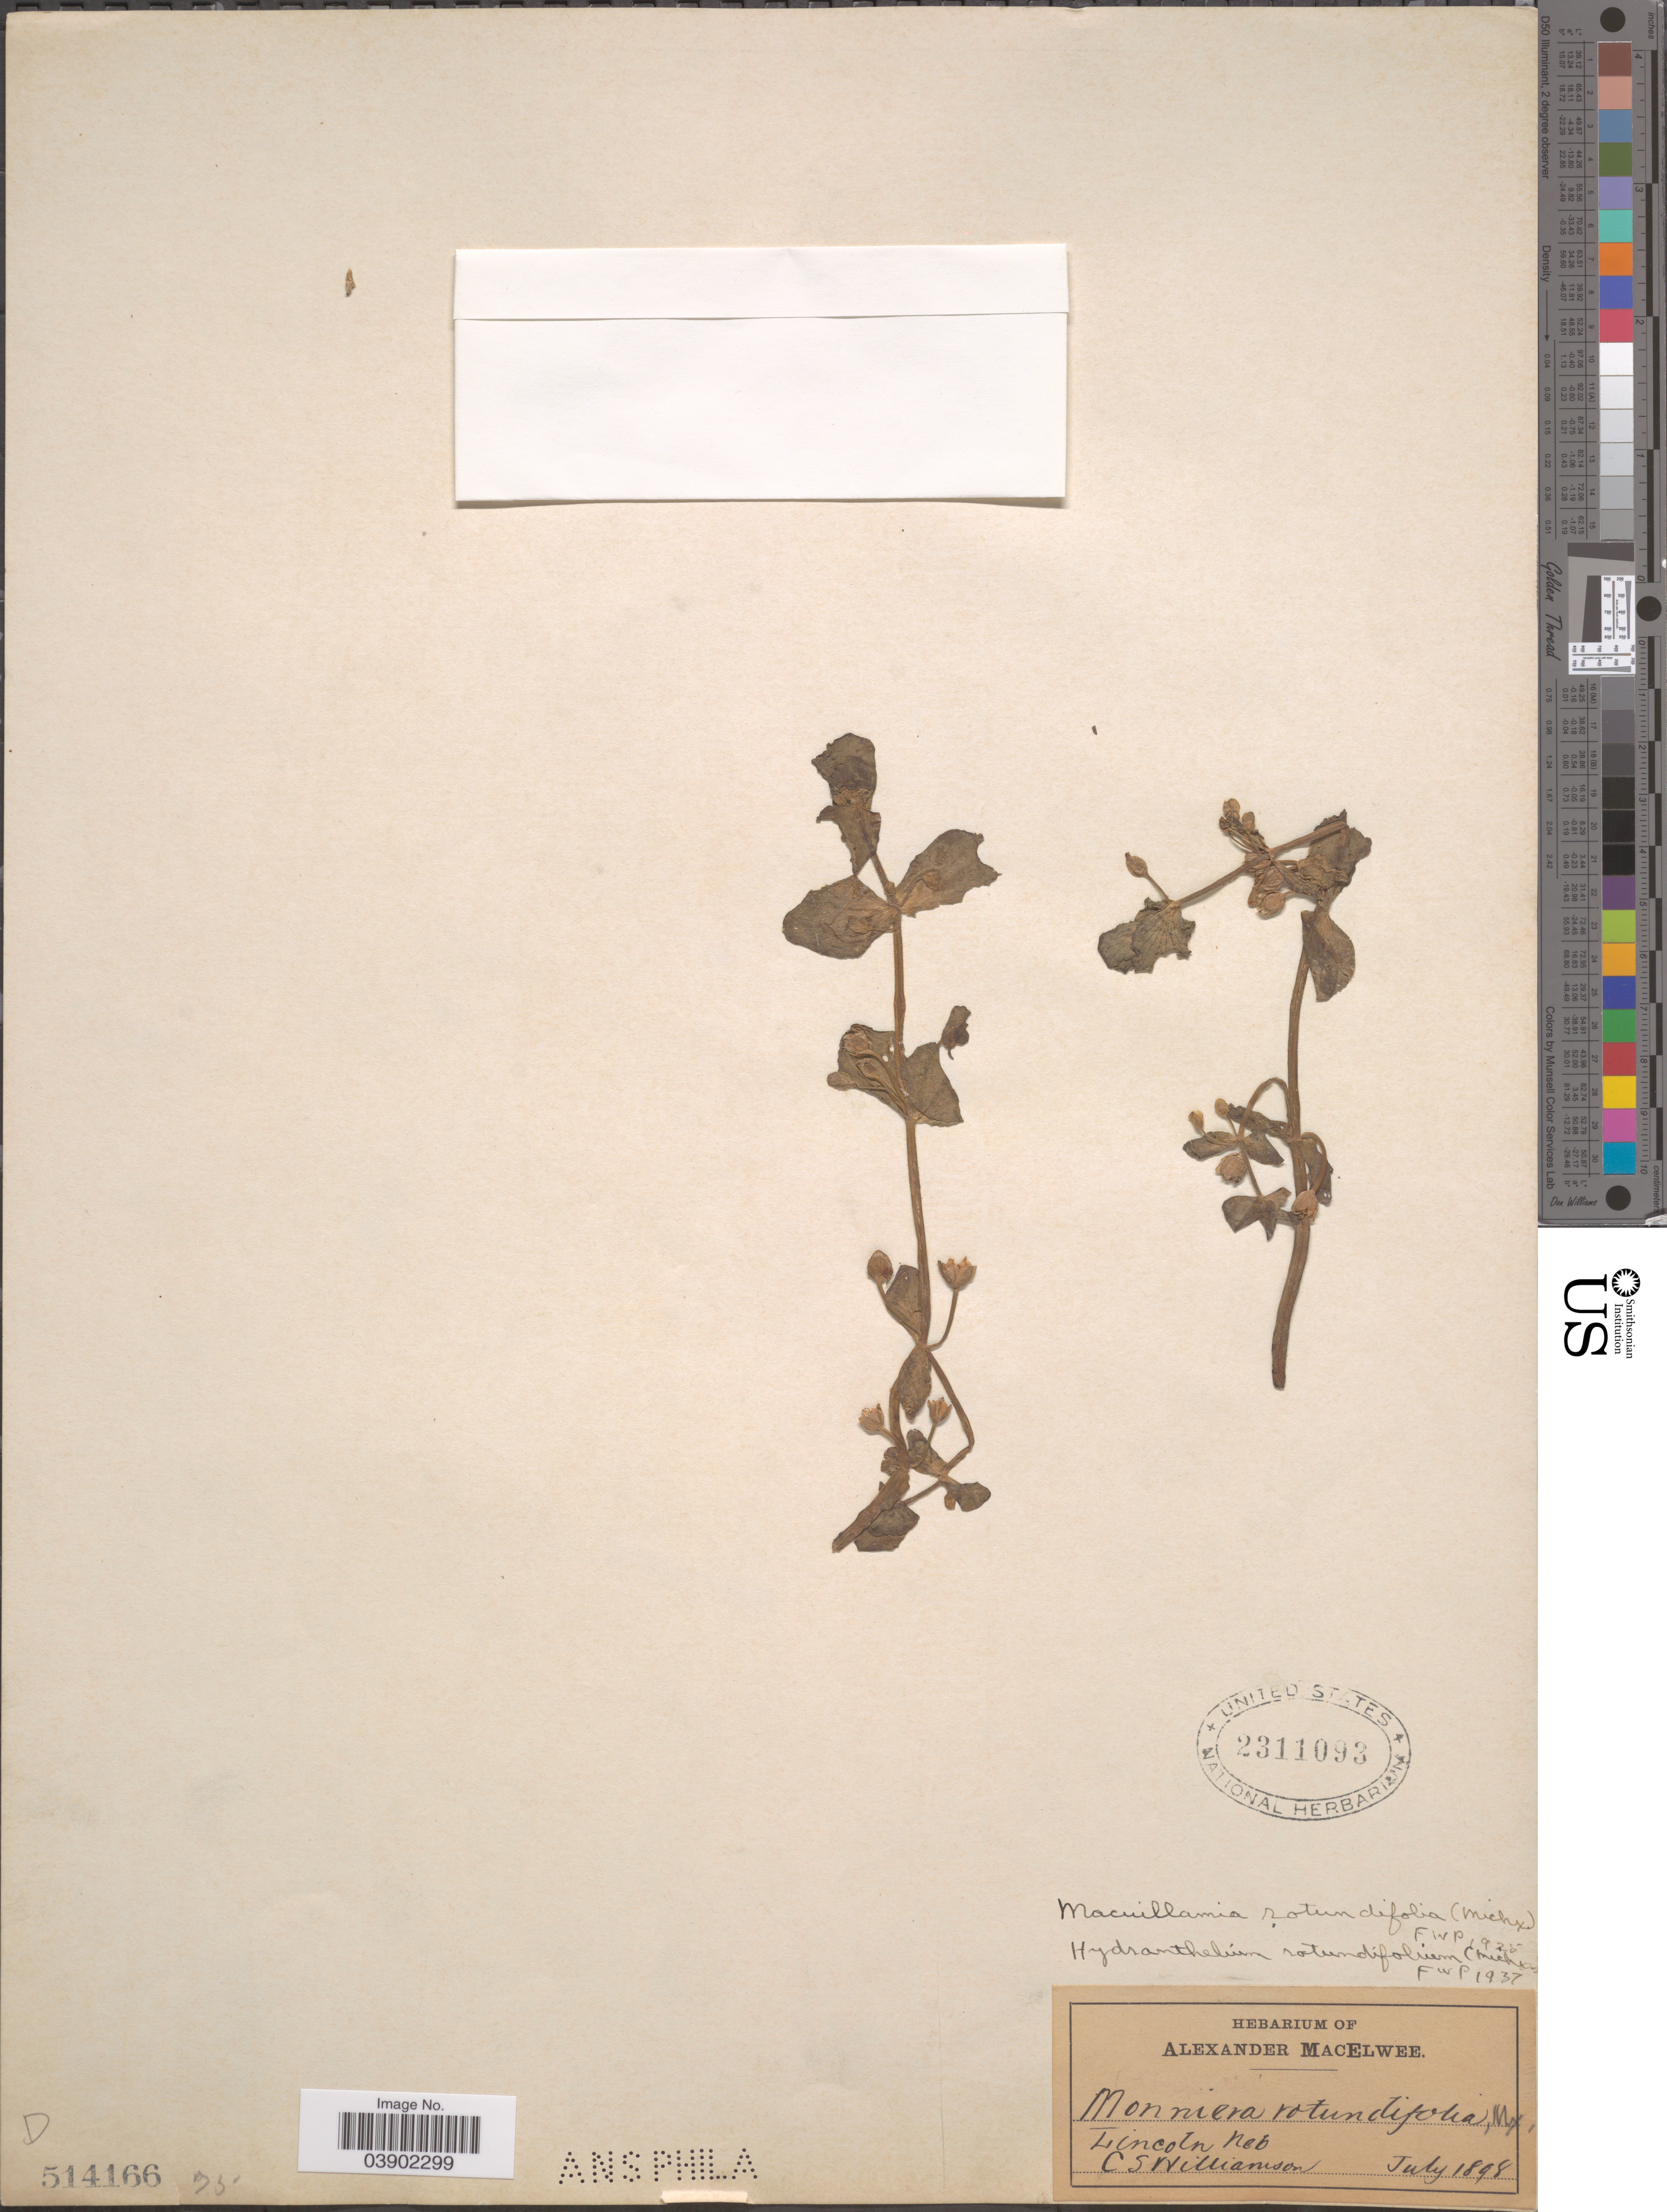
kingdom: Plantae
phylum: Tracheophyta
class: Magnoliopsida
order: Lamiales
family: Plantaginaceae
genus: Macuillamia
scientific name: Macuillamia rotundifolia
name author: Raf.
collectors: C. Williamson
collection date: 1898-07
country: United States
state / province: Nebraska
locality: Lincoln.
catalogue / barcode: US 2311093